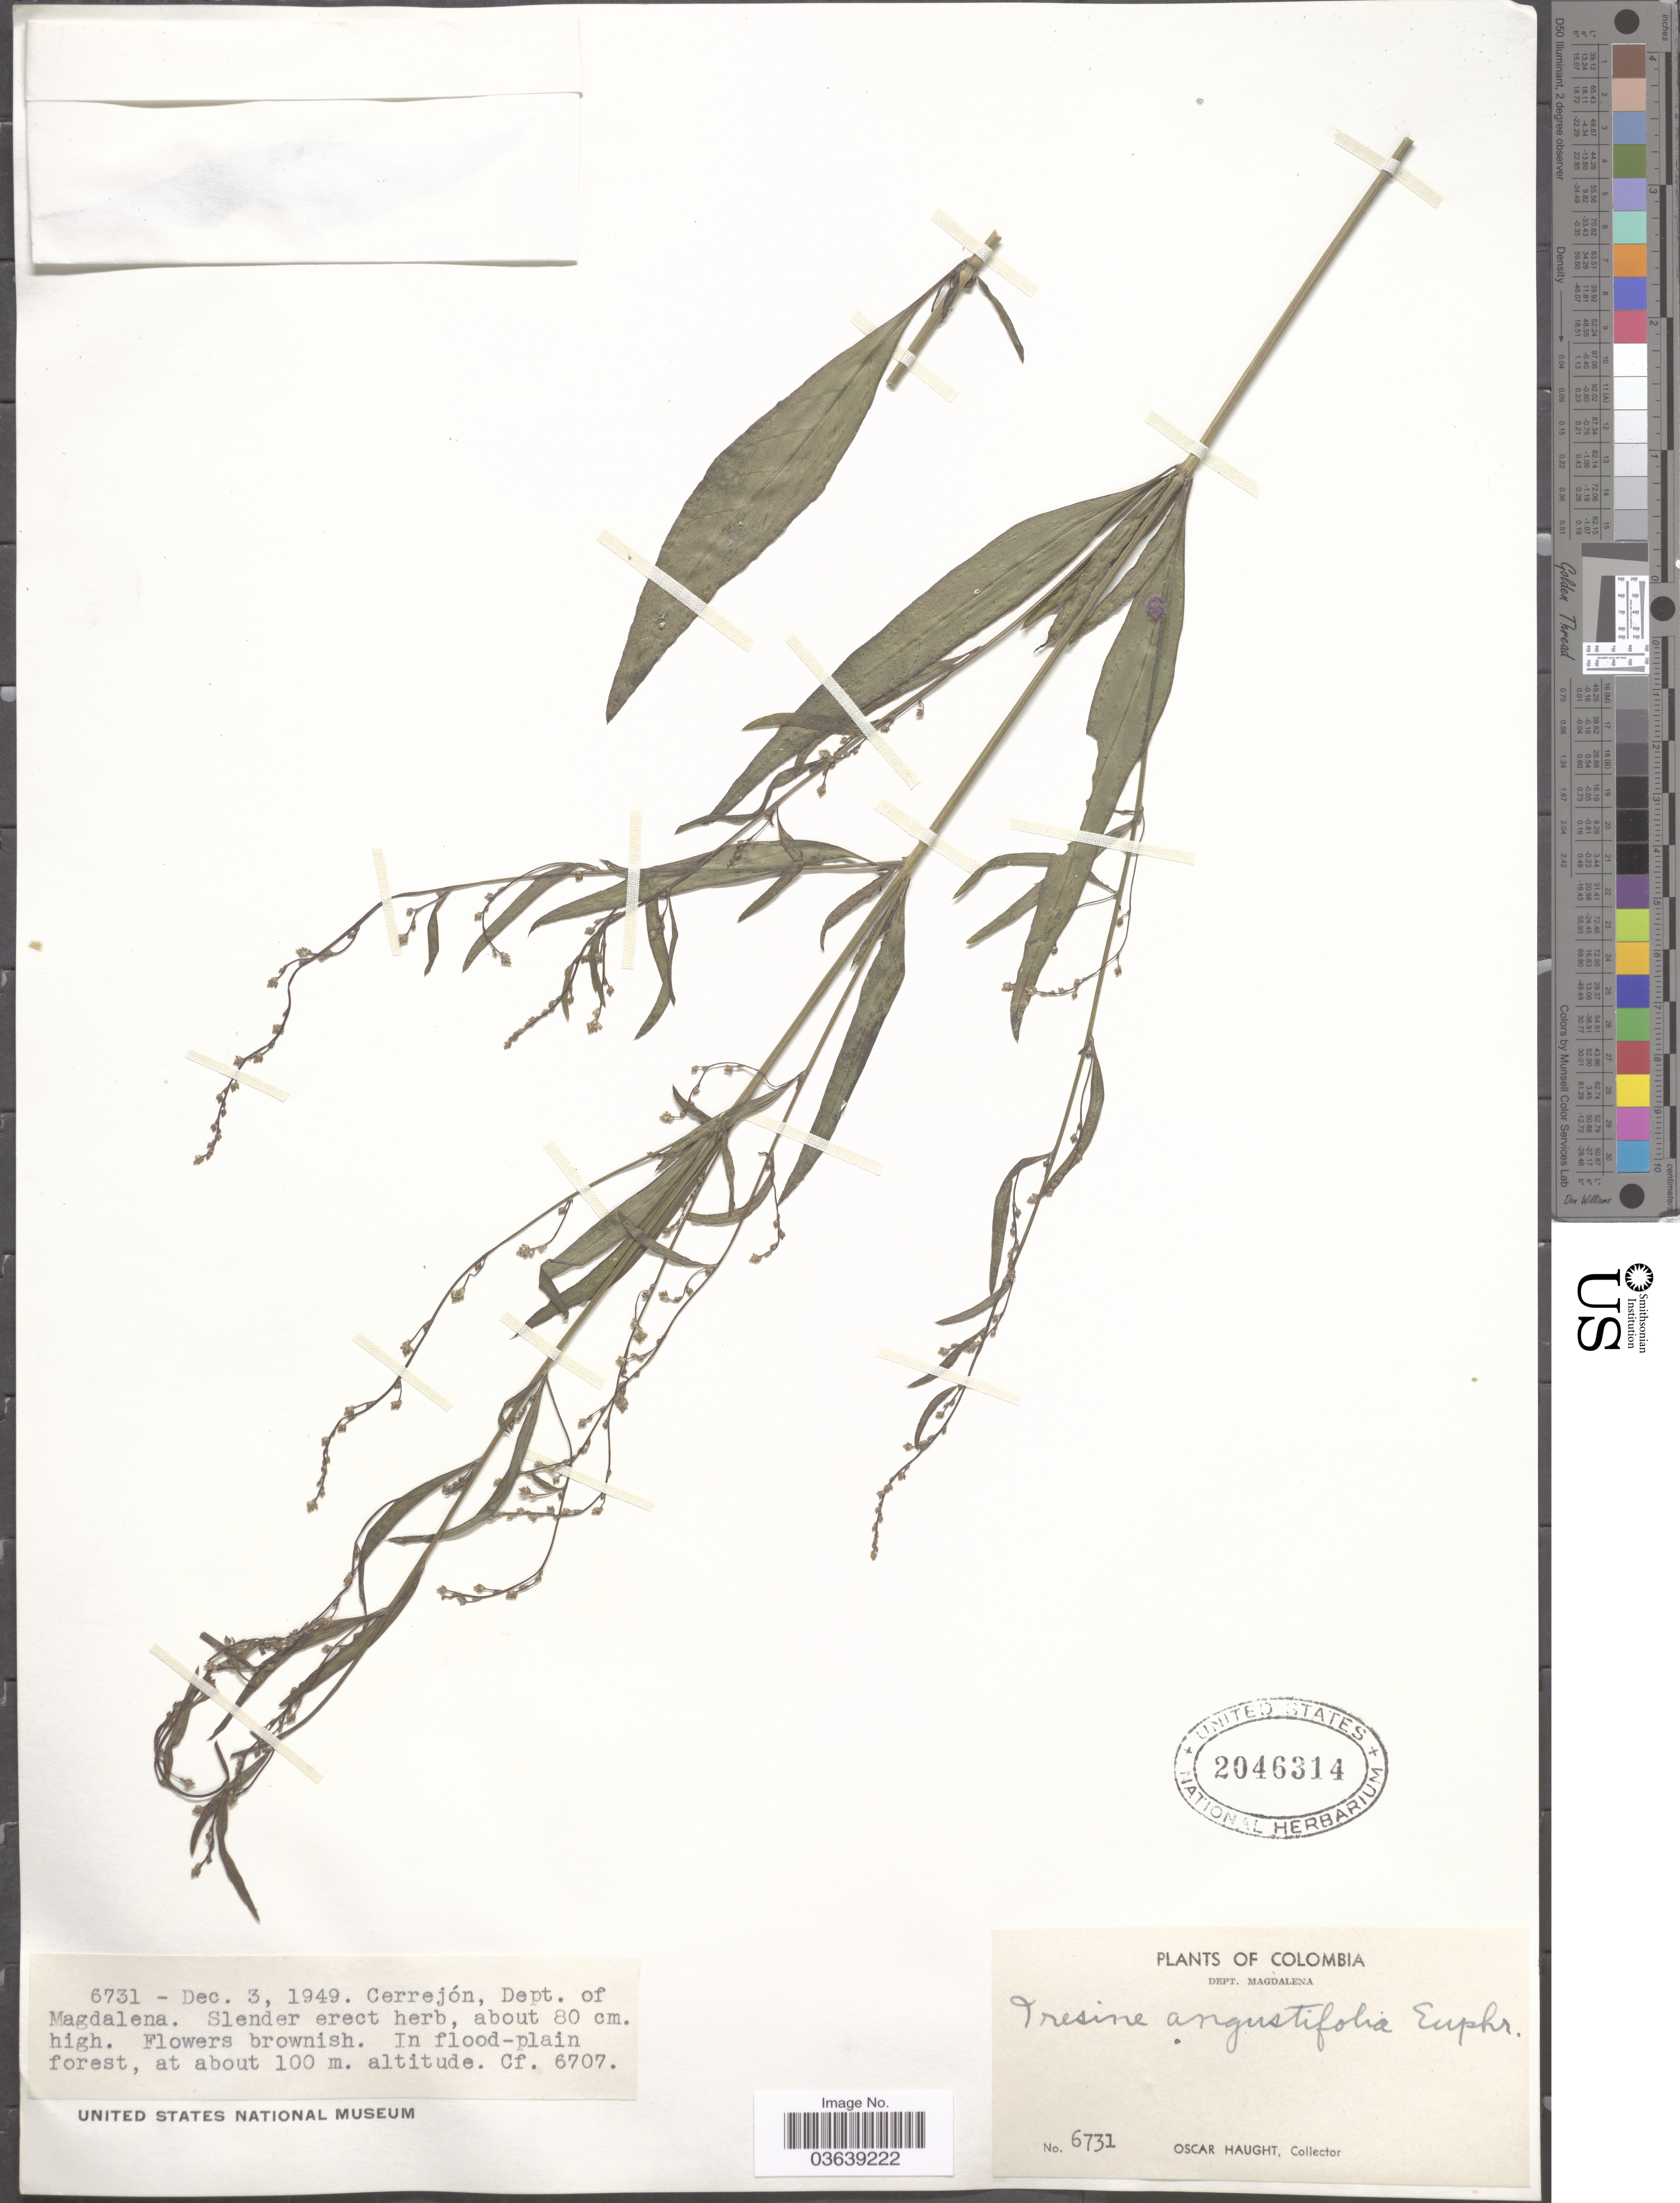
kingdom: Plantae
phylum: Tracheophyta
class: Magnoliopsida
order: Caryophyllales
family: Amaranthaceae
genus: Iresine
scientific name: Iresine angustifolia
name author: Euphrasén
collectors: O. L. Haught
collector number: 6731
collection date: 1949-12-03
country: Colombia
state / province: Magdalena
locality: Cerrejón, Dept. of Magdalena.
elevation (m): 100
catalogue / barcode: US 2046314